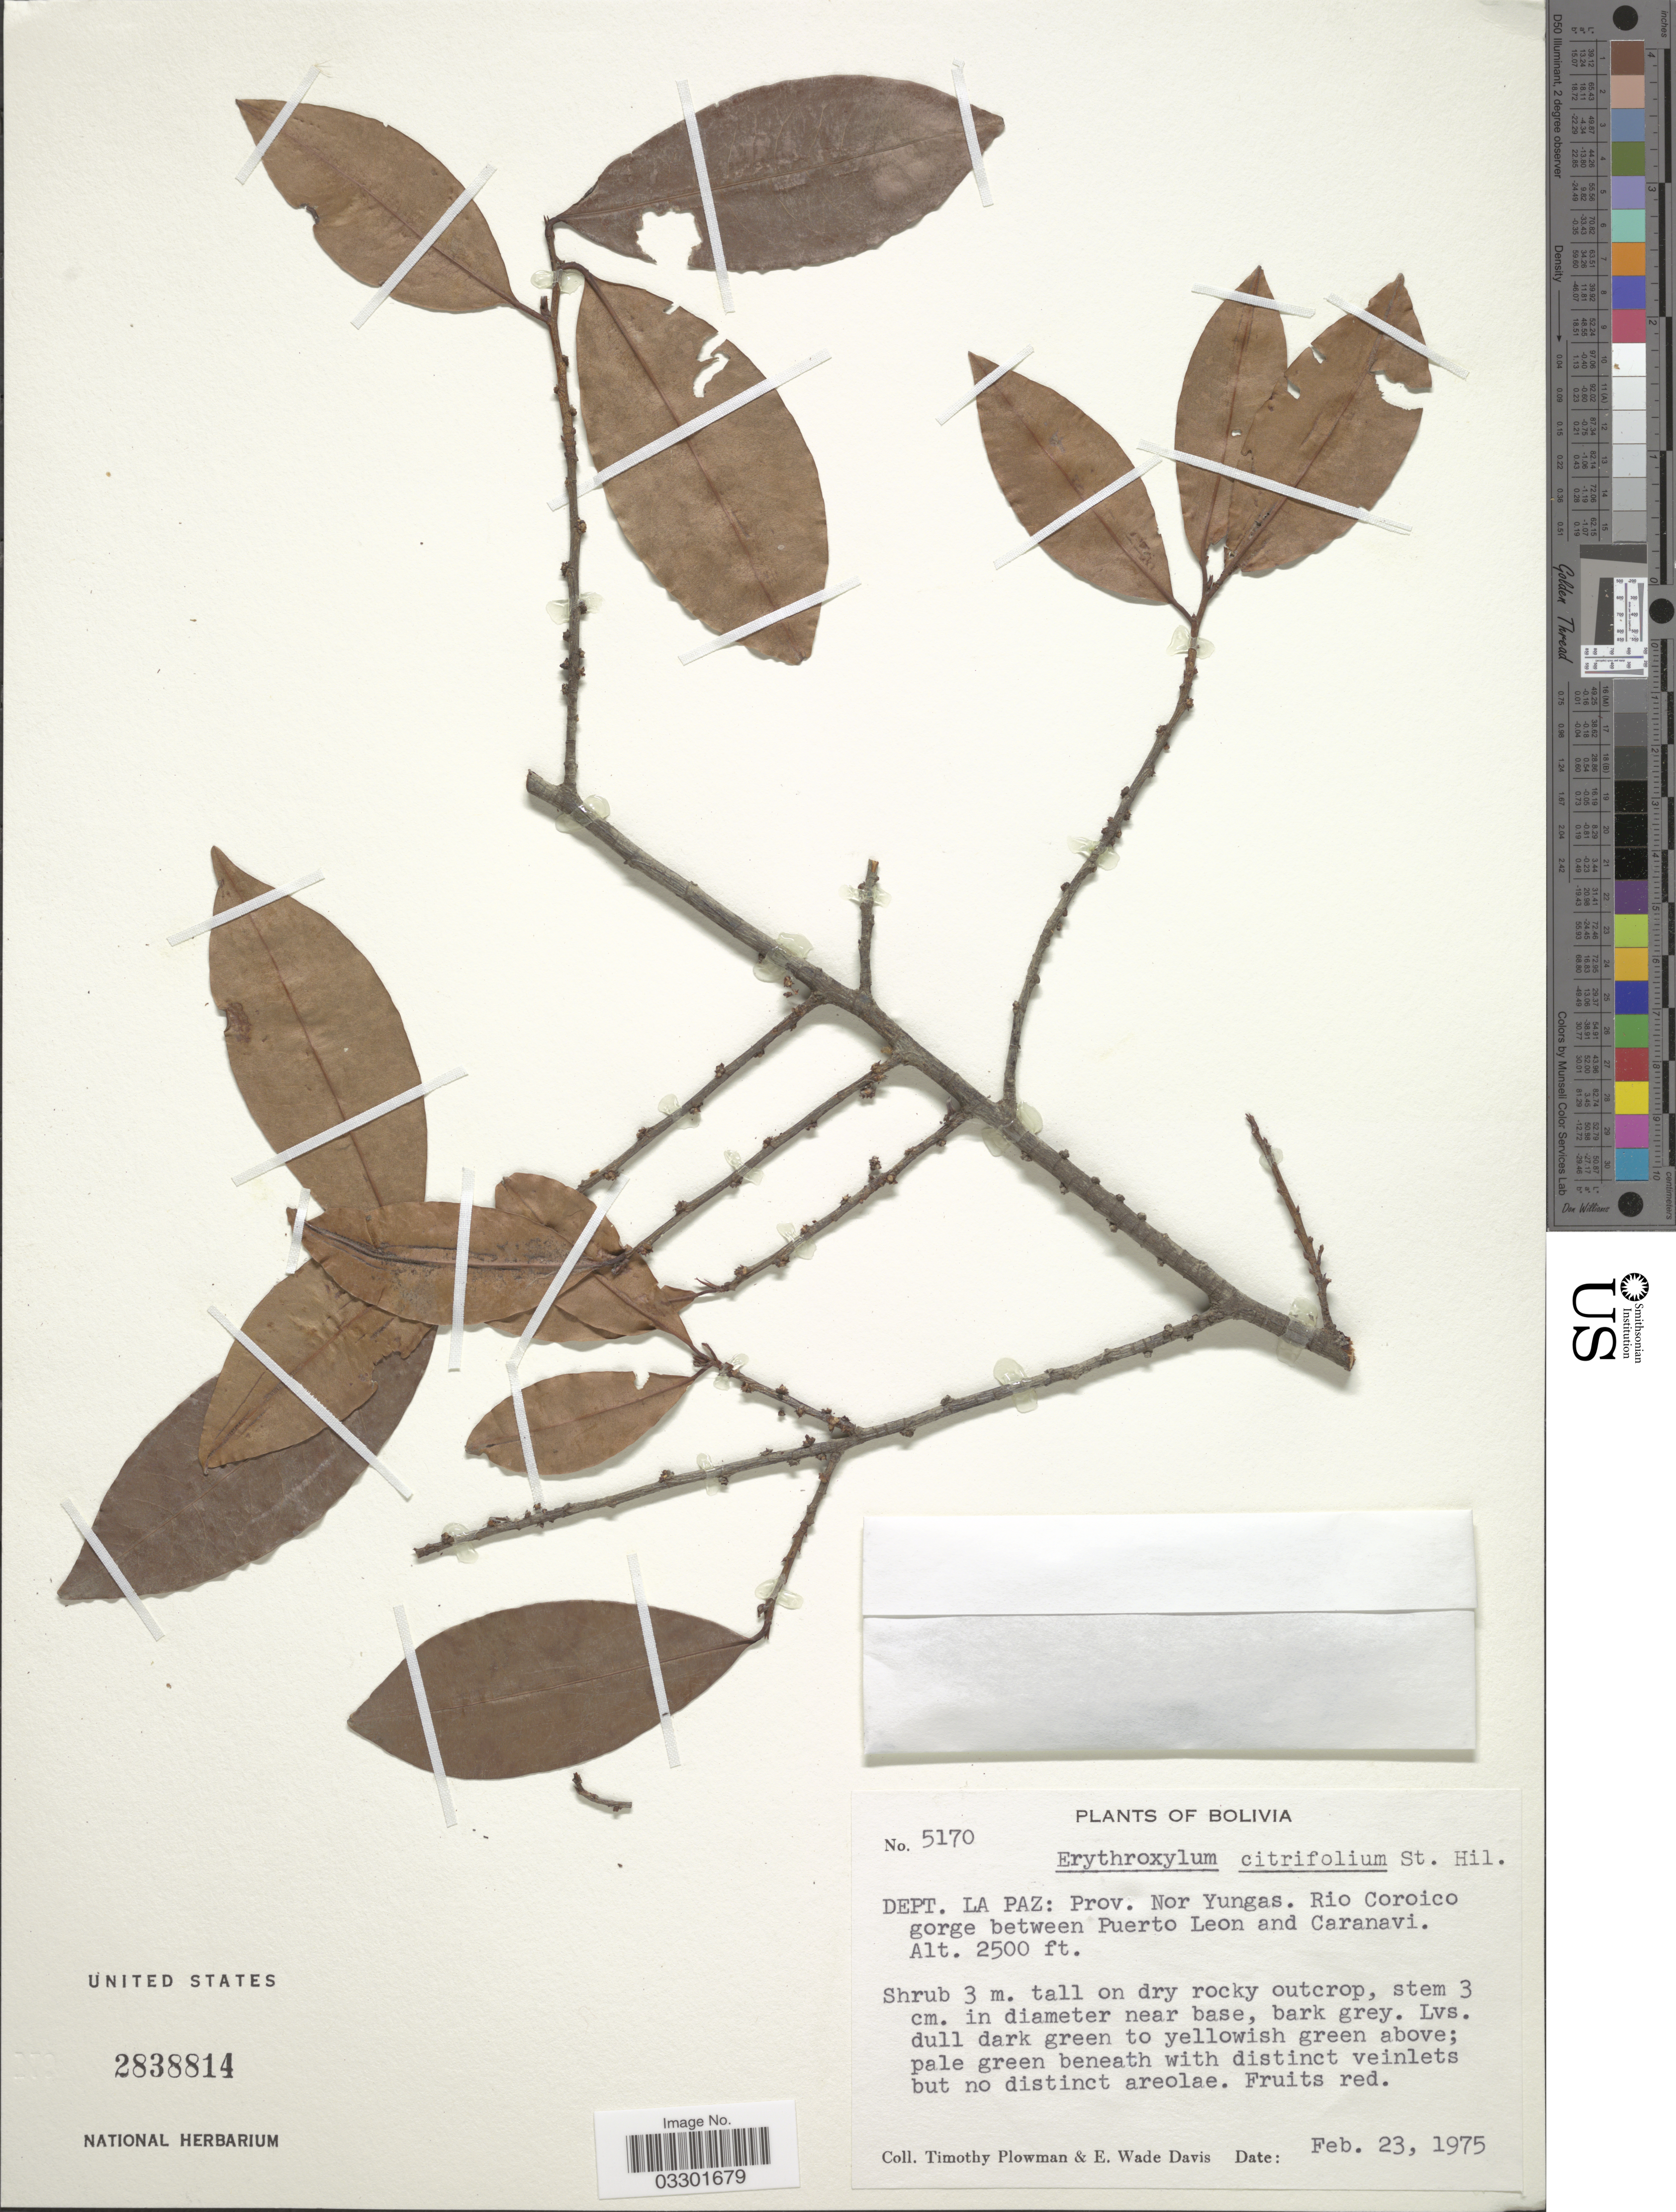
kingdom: Plantae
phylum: Tracheophyta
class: Magnoliopsida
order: Malpighiales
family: Erythroxylaceae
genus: Erythroxylum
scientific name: Erythroxylum citrifolium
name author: A. St.-Hil.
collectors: T. Plowman & E. W. Davis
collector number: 5170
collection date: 1975-02-23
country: Bolivia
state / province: La Paz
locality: Dept. La Paz: Prov. Nor Yungas. Rio Coroico gorge between Puerto Leon and Caranavi.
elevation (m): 762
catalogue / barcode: US 2838814